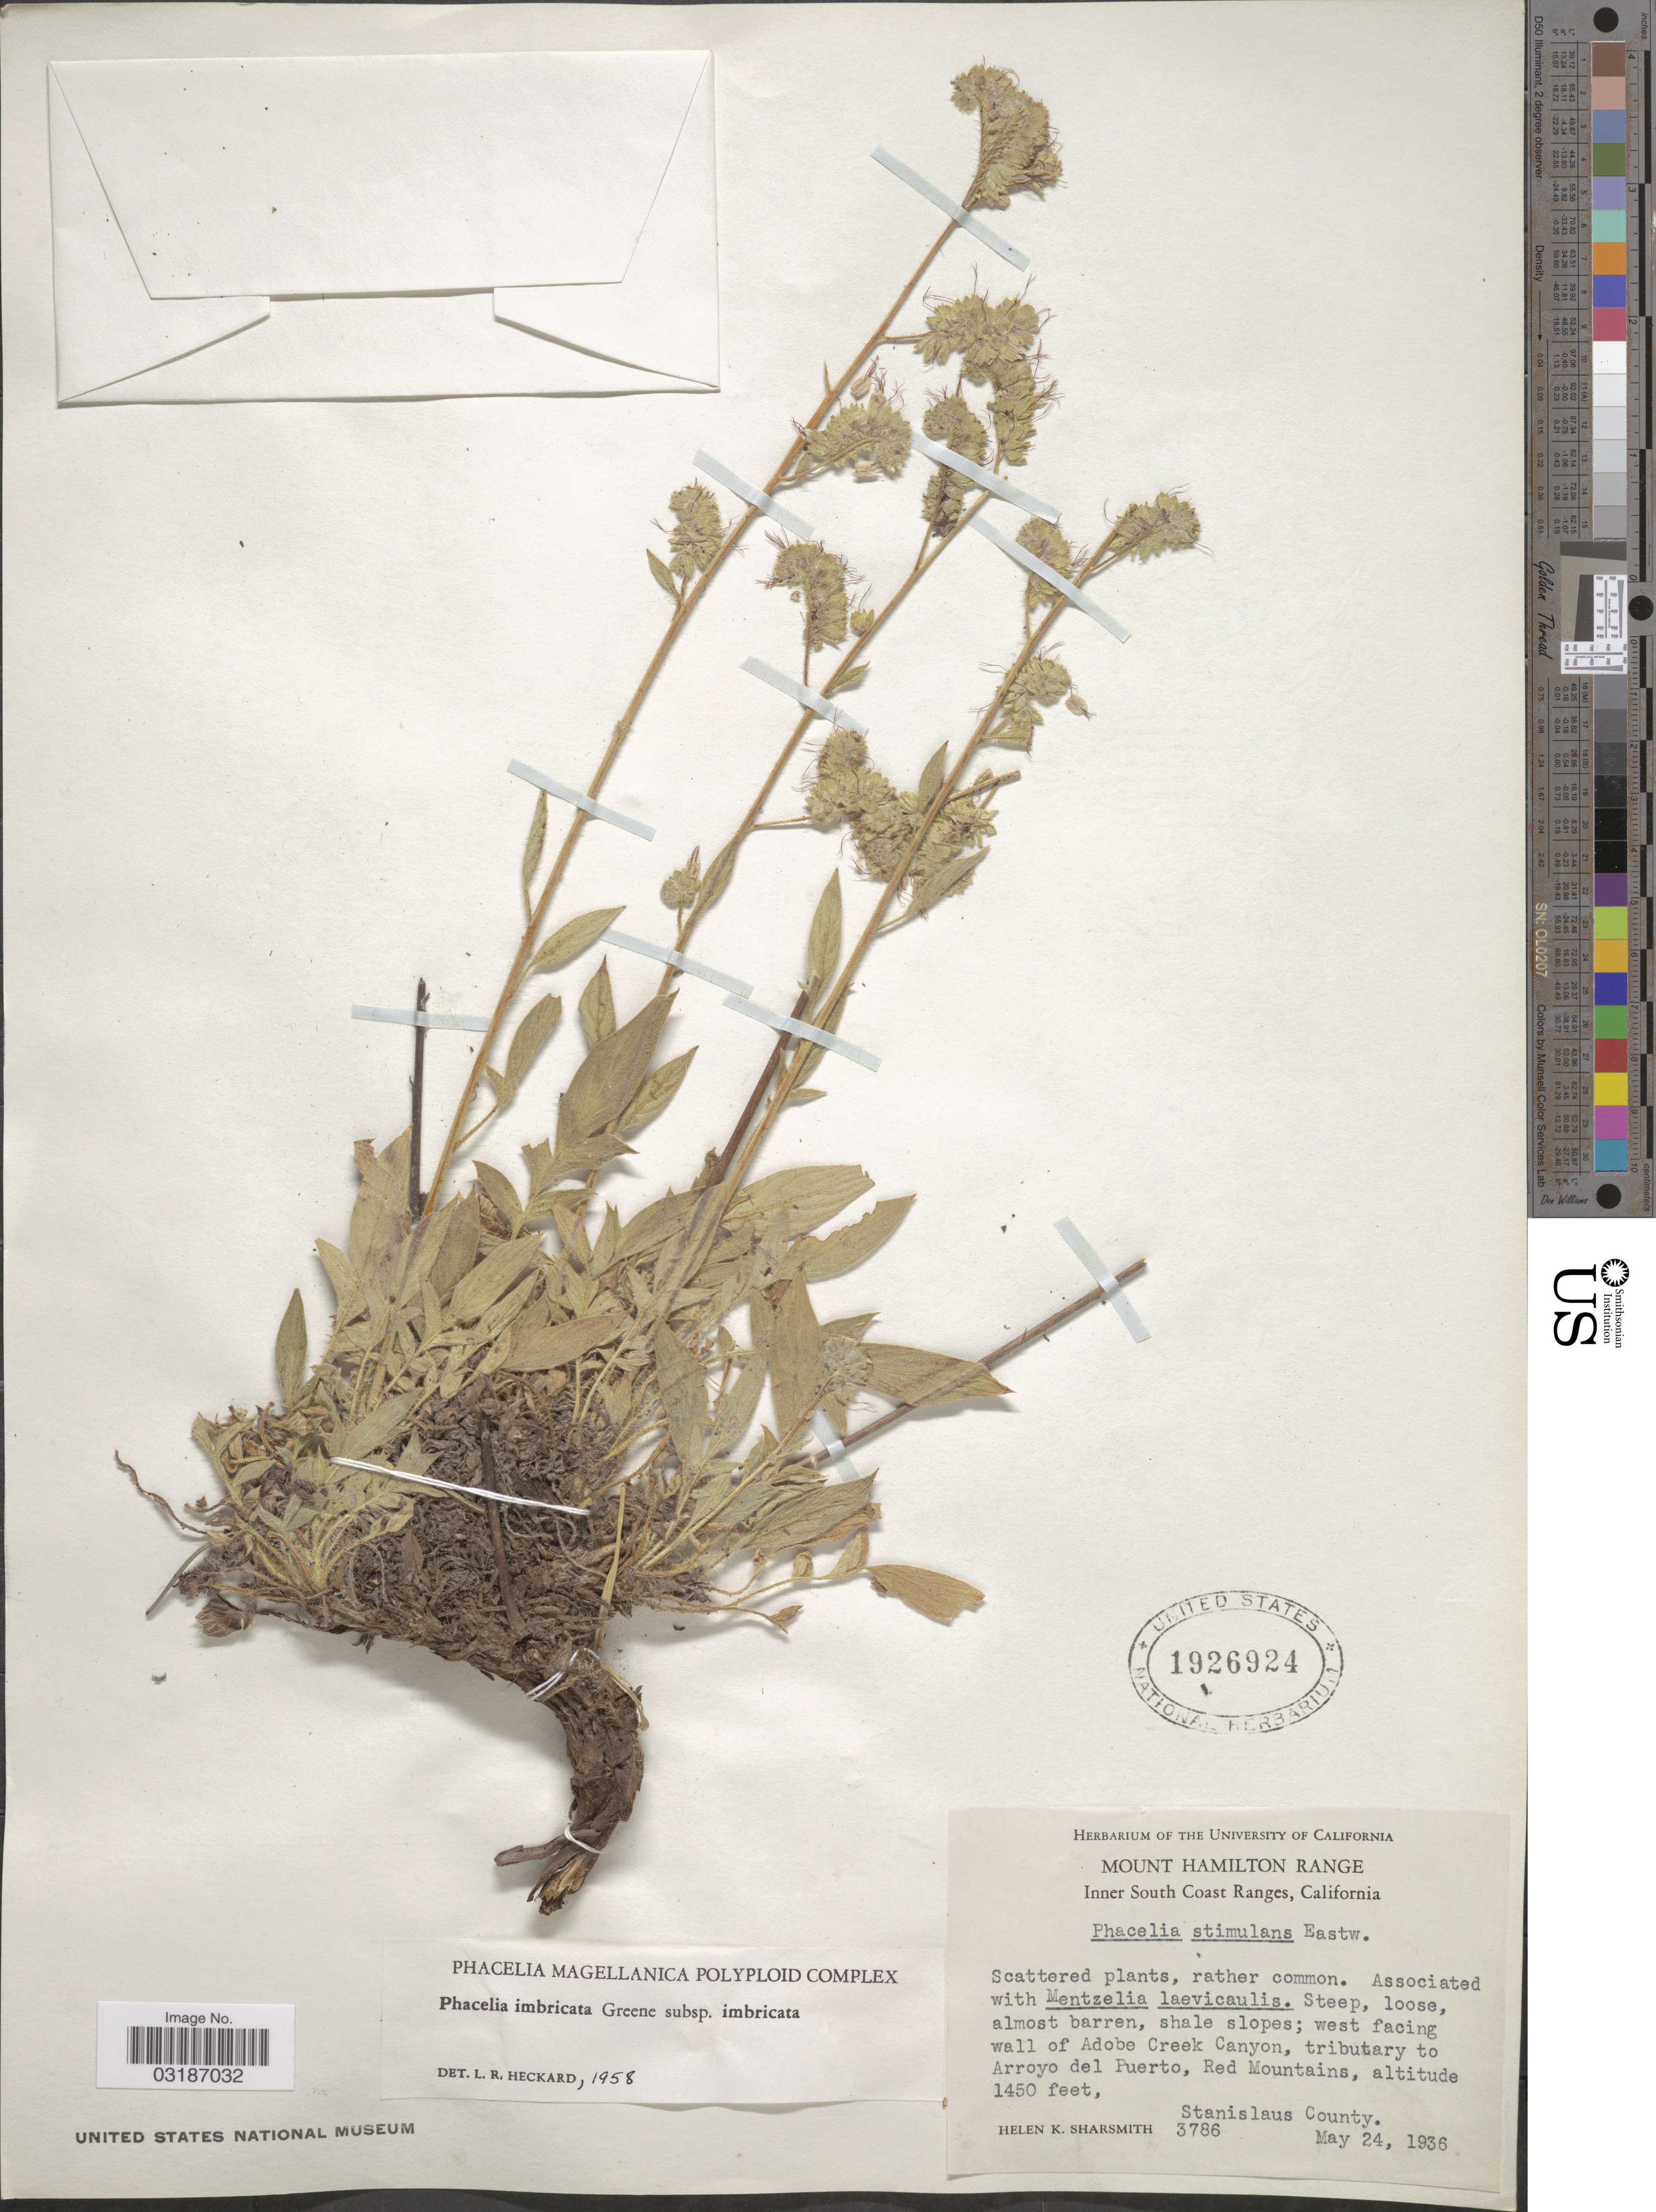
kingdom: Plantae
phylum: Tracheophyta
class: Magnoliopsida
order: Boraginales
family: Hydrophyllaceae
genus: Phacelia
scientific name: Phacelia imbricata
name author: Greene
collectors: H. Sharsmith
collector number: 3786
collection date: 1936-05-24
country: United States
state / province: California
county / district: Stanislaus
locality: Mount Hamilton Range. Inner South Coast Ranges. West facing wall of Adobe Creek Canyon, tributary to Arroyo del Puerto, Red Mountains. Stanislaus County.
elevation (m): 442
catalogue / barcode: US 1926924